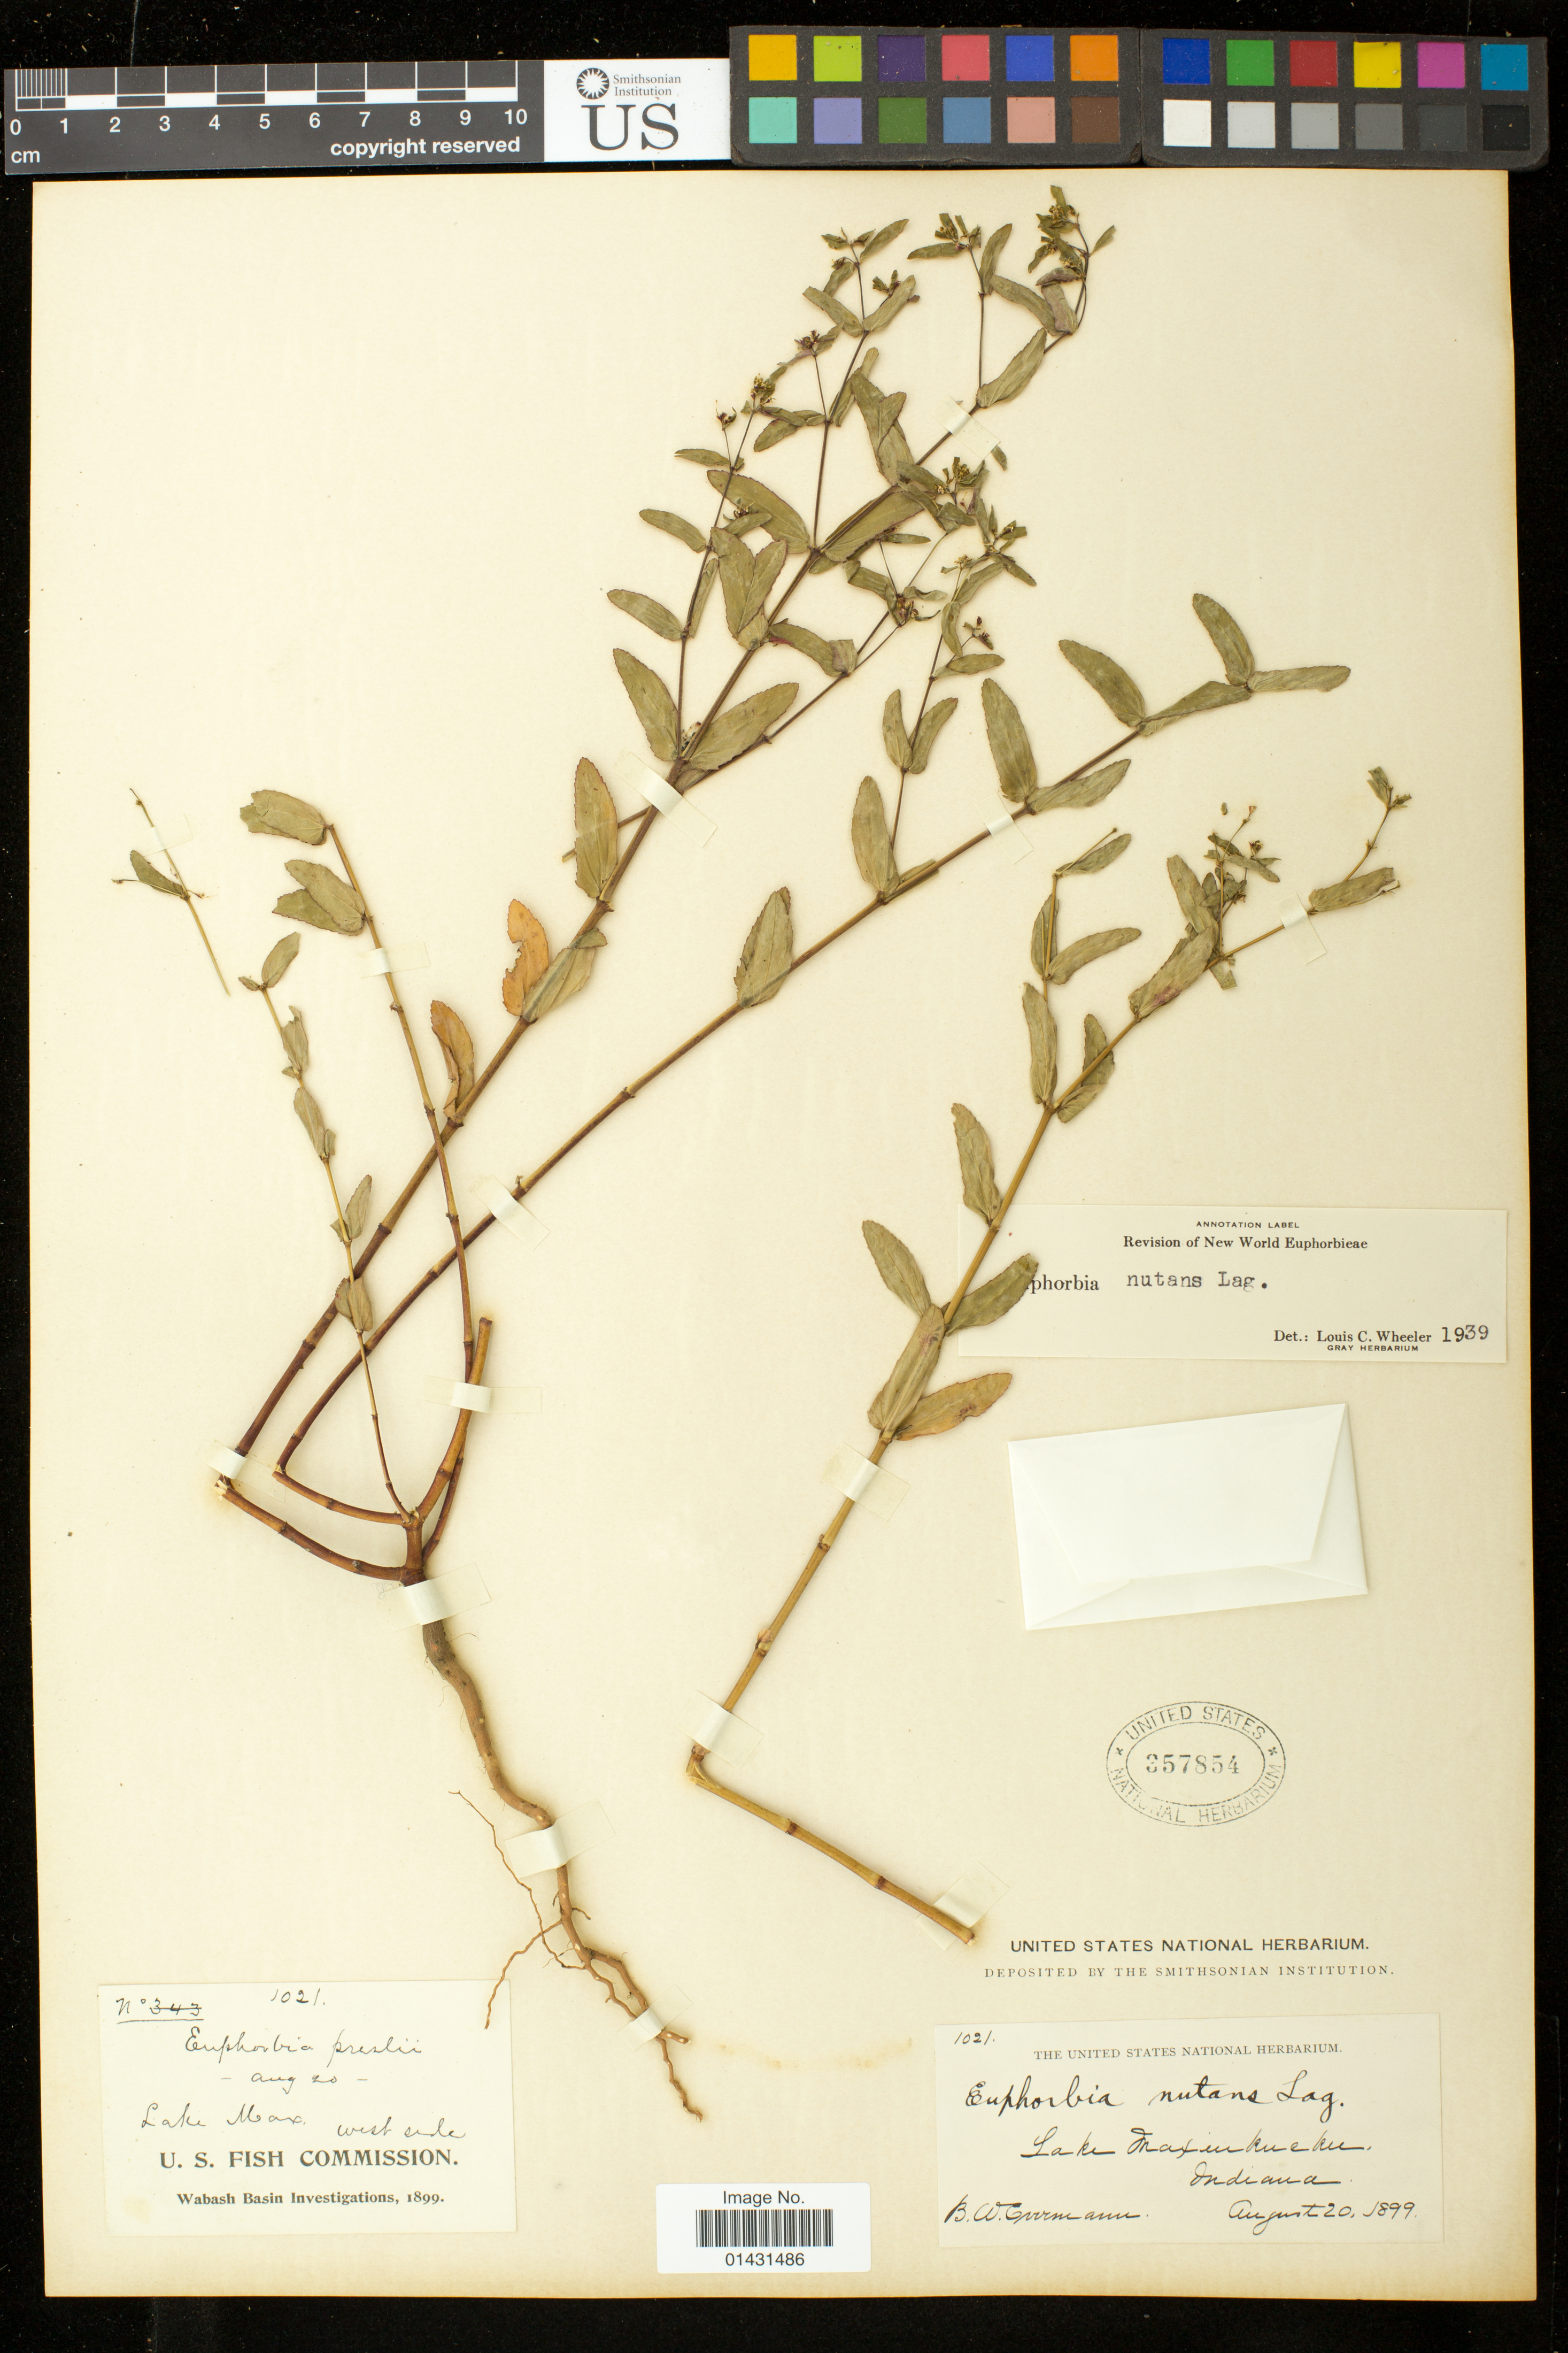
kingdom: Plantae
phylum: Tracheophyta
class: Magnoliopsida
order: Malpighiales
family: Euphorbiaceae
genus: Euphorbia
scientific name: Euphorbia maculata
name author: L.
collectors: B. W. Evermann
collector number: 1021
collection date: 1899-08-20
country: United States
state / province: Indiana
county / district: Marshall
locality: Lake Maxinkuckee west side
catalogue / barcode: US 357854